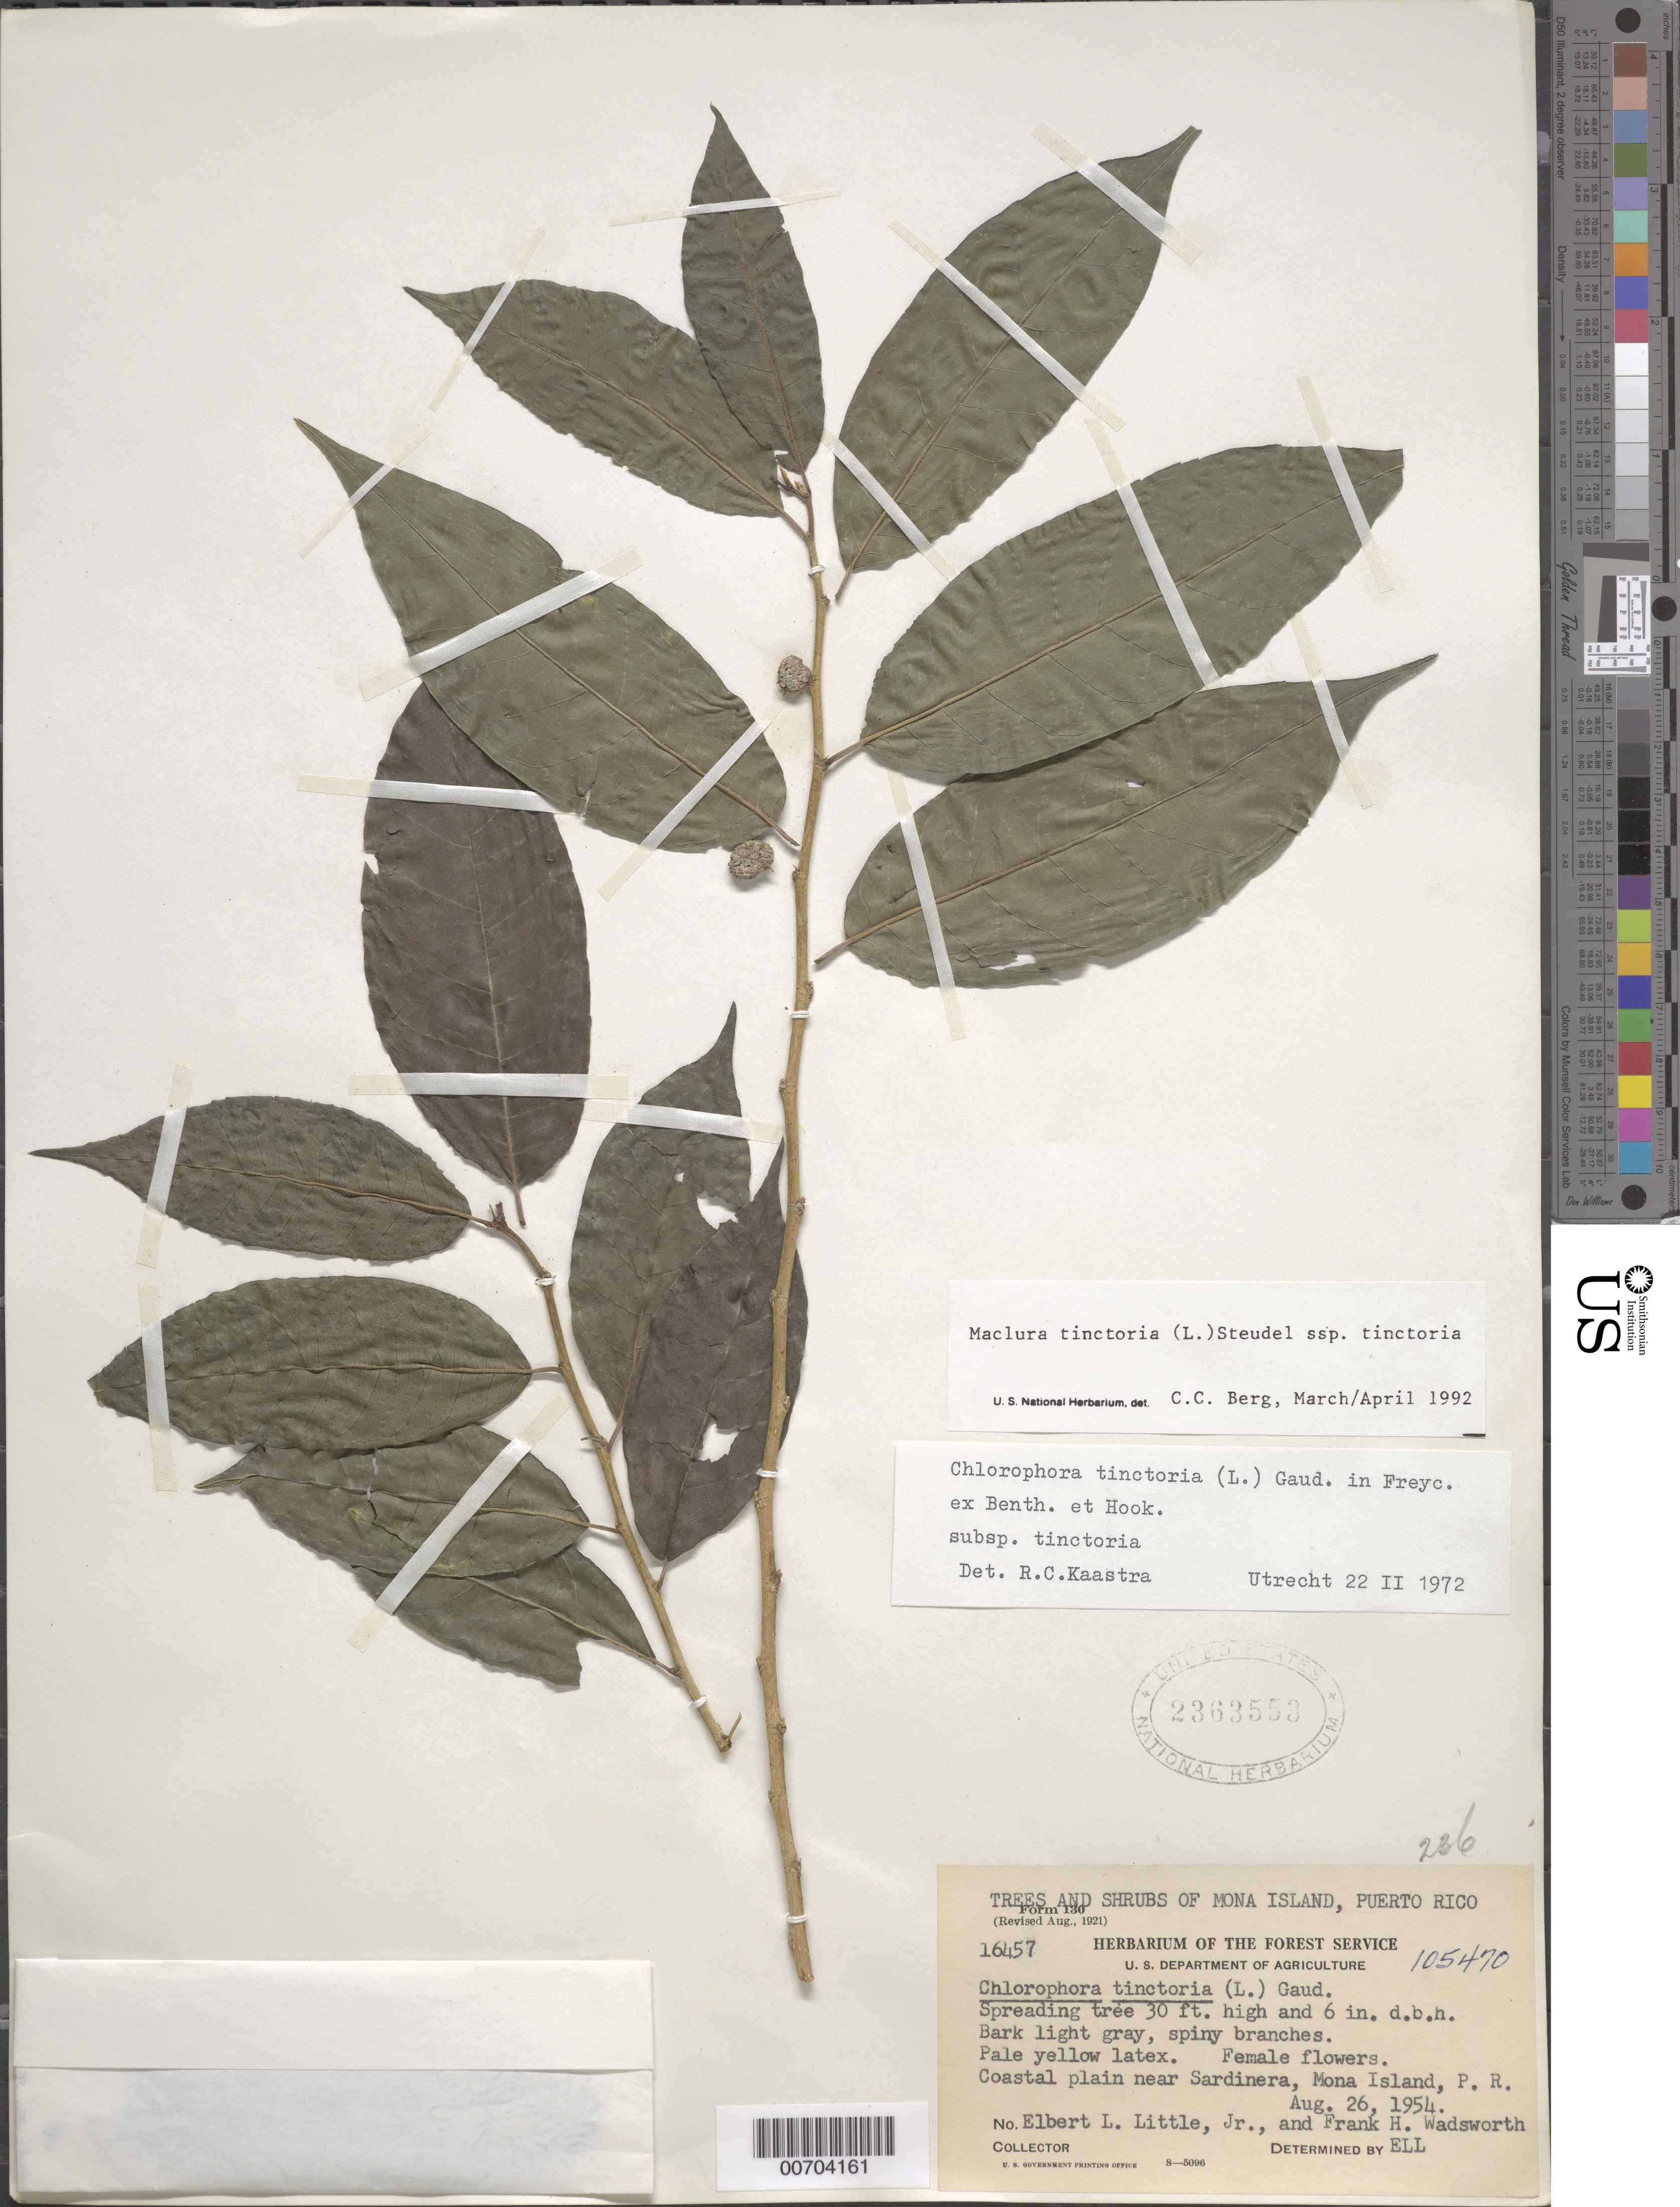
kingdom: Plantae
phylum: Tracheophyta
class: Magnoliopsida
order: Rosales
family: Moraceae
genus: Maclura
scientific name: Maclura tinctoria subsp. tinctoria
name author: (L.) D. Don ex Steud.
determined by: Berg, C. C.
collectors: E. L. Little & F. Wadsworth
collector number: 16457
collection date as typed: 26 Aug 1954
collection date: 1954-08-26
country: Puerto Rico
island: Mona Island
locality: Coastal plain near Sardinera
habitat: Coastal plain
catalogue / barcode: US 2363553